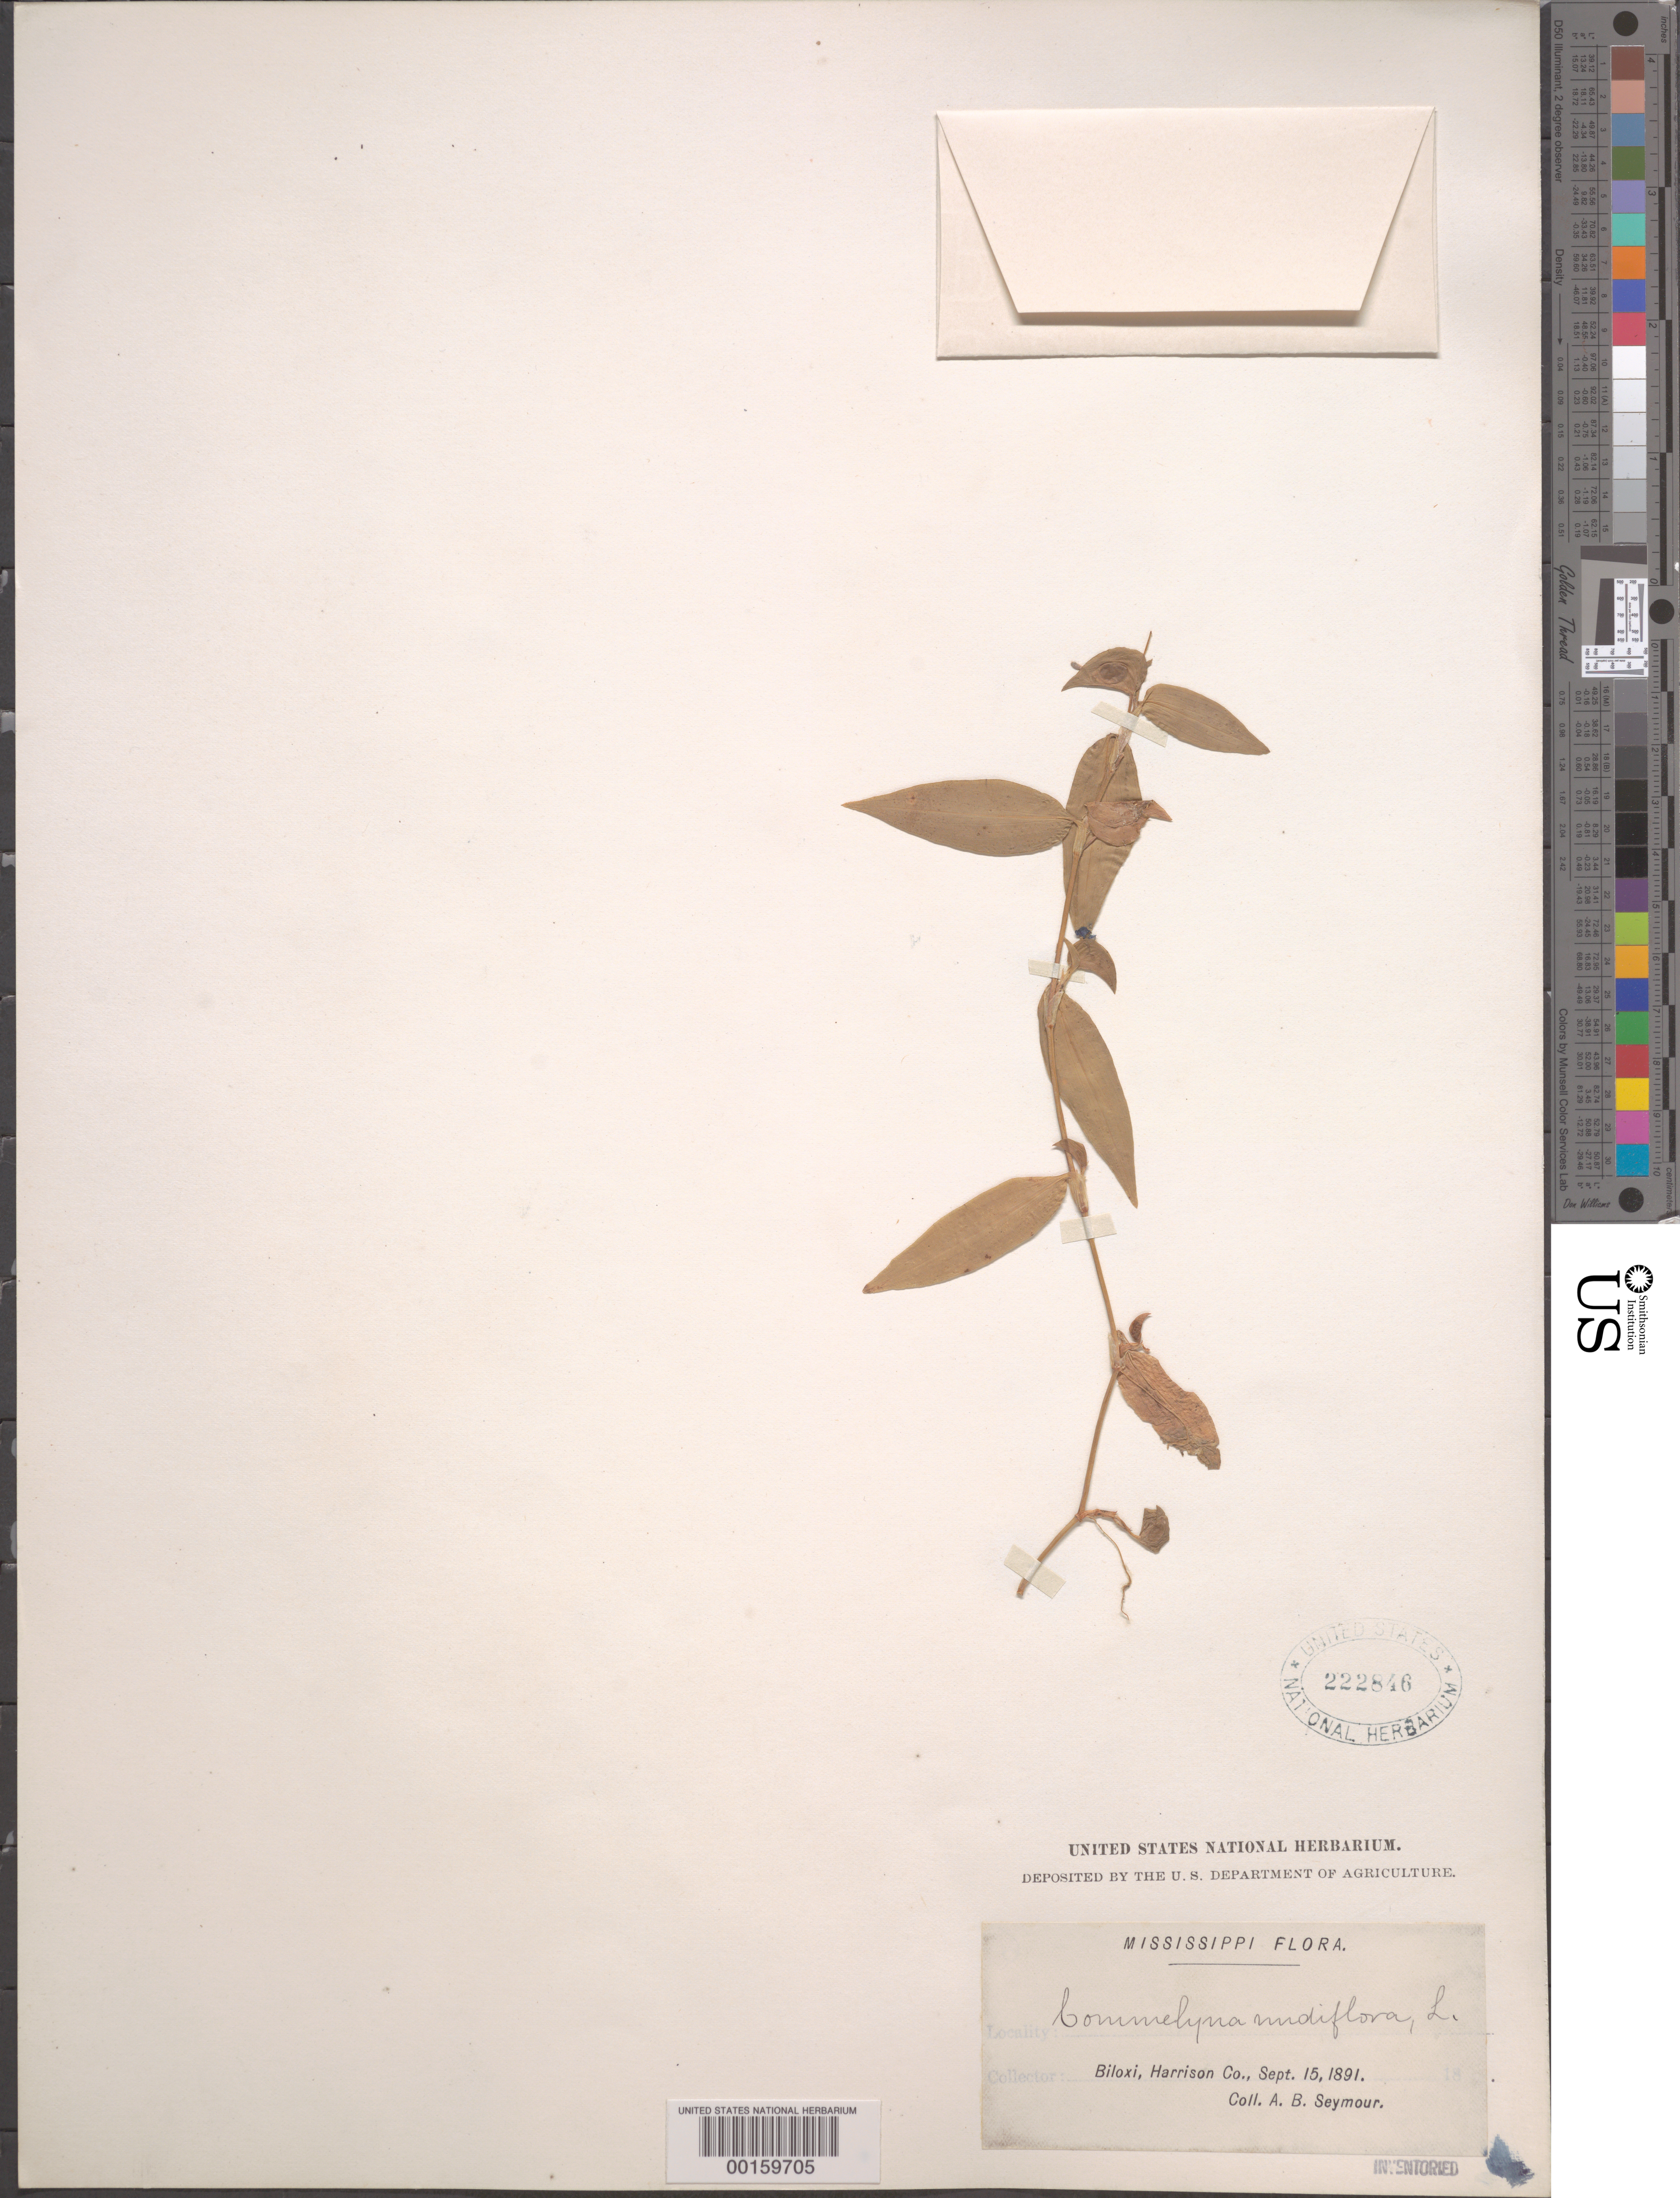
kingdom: Plantae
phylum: Tracheophyta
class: Liliopsida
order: Commelinales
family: Commelinaceae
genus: Commelina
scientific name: Commelina diffusa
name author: Burm. f.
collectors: A. Seymour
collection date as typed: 15 Sep 1891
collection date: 1891-09-15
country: United States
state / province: Mississippi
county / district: Harrison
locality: Biloxi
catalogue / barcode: US 222846